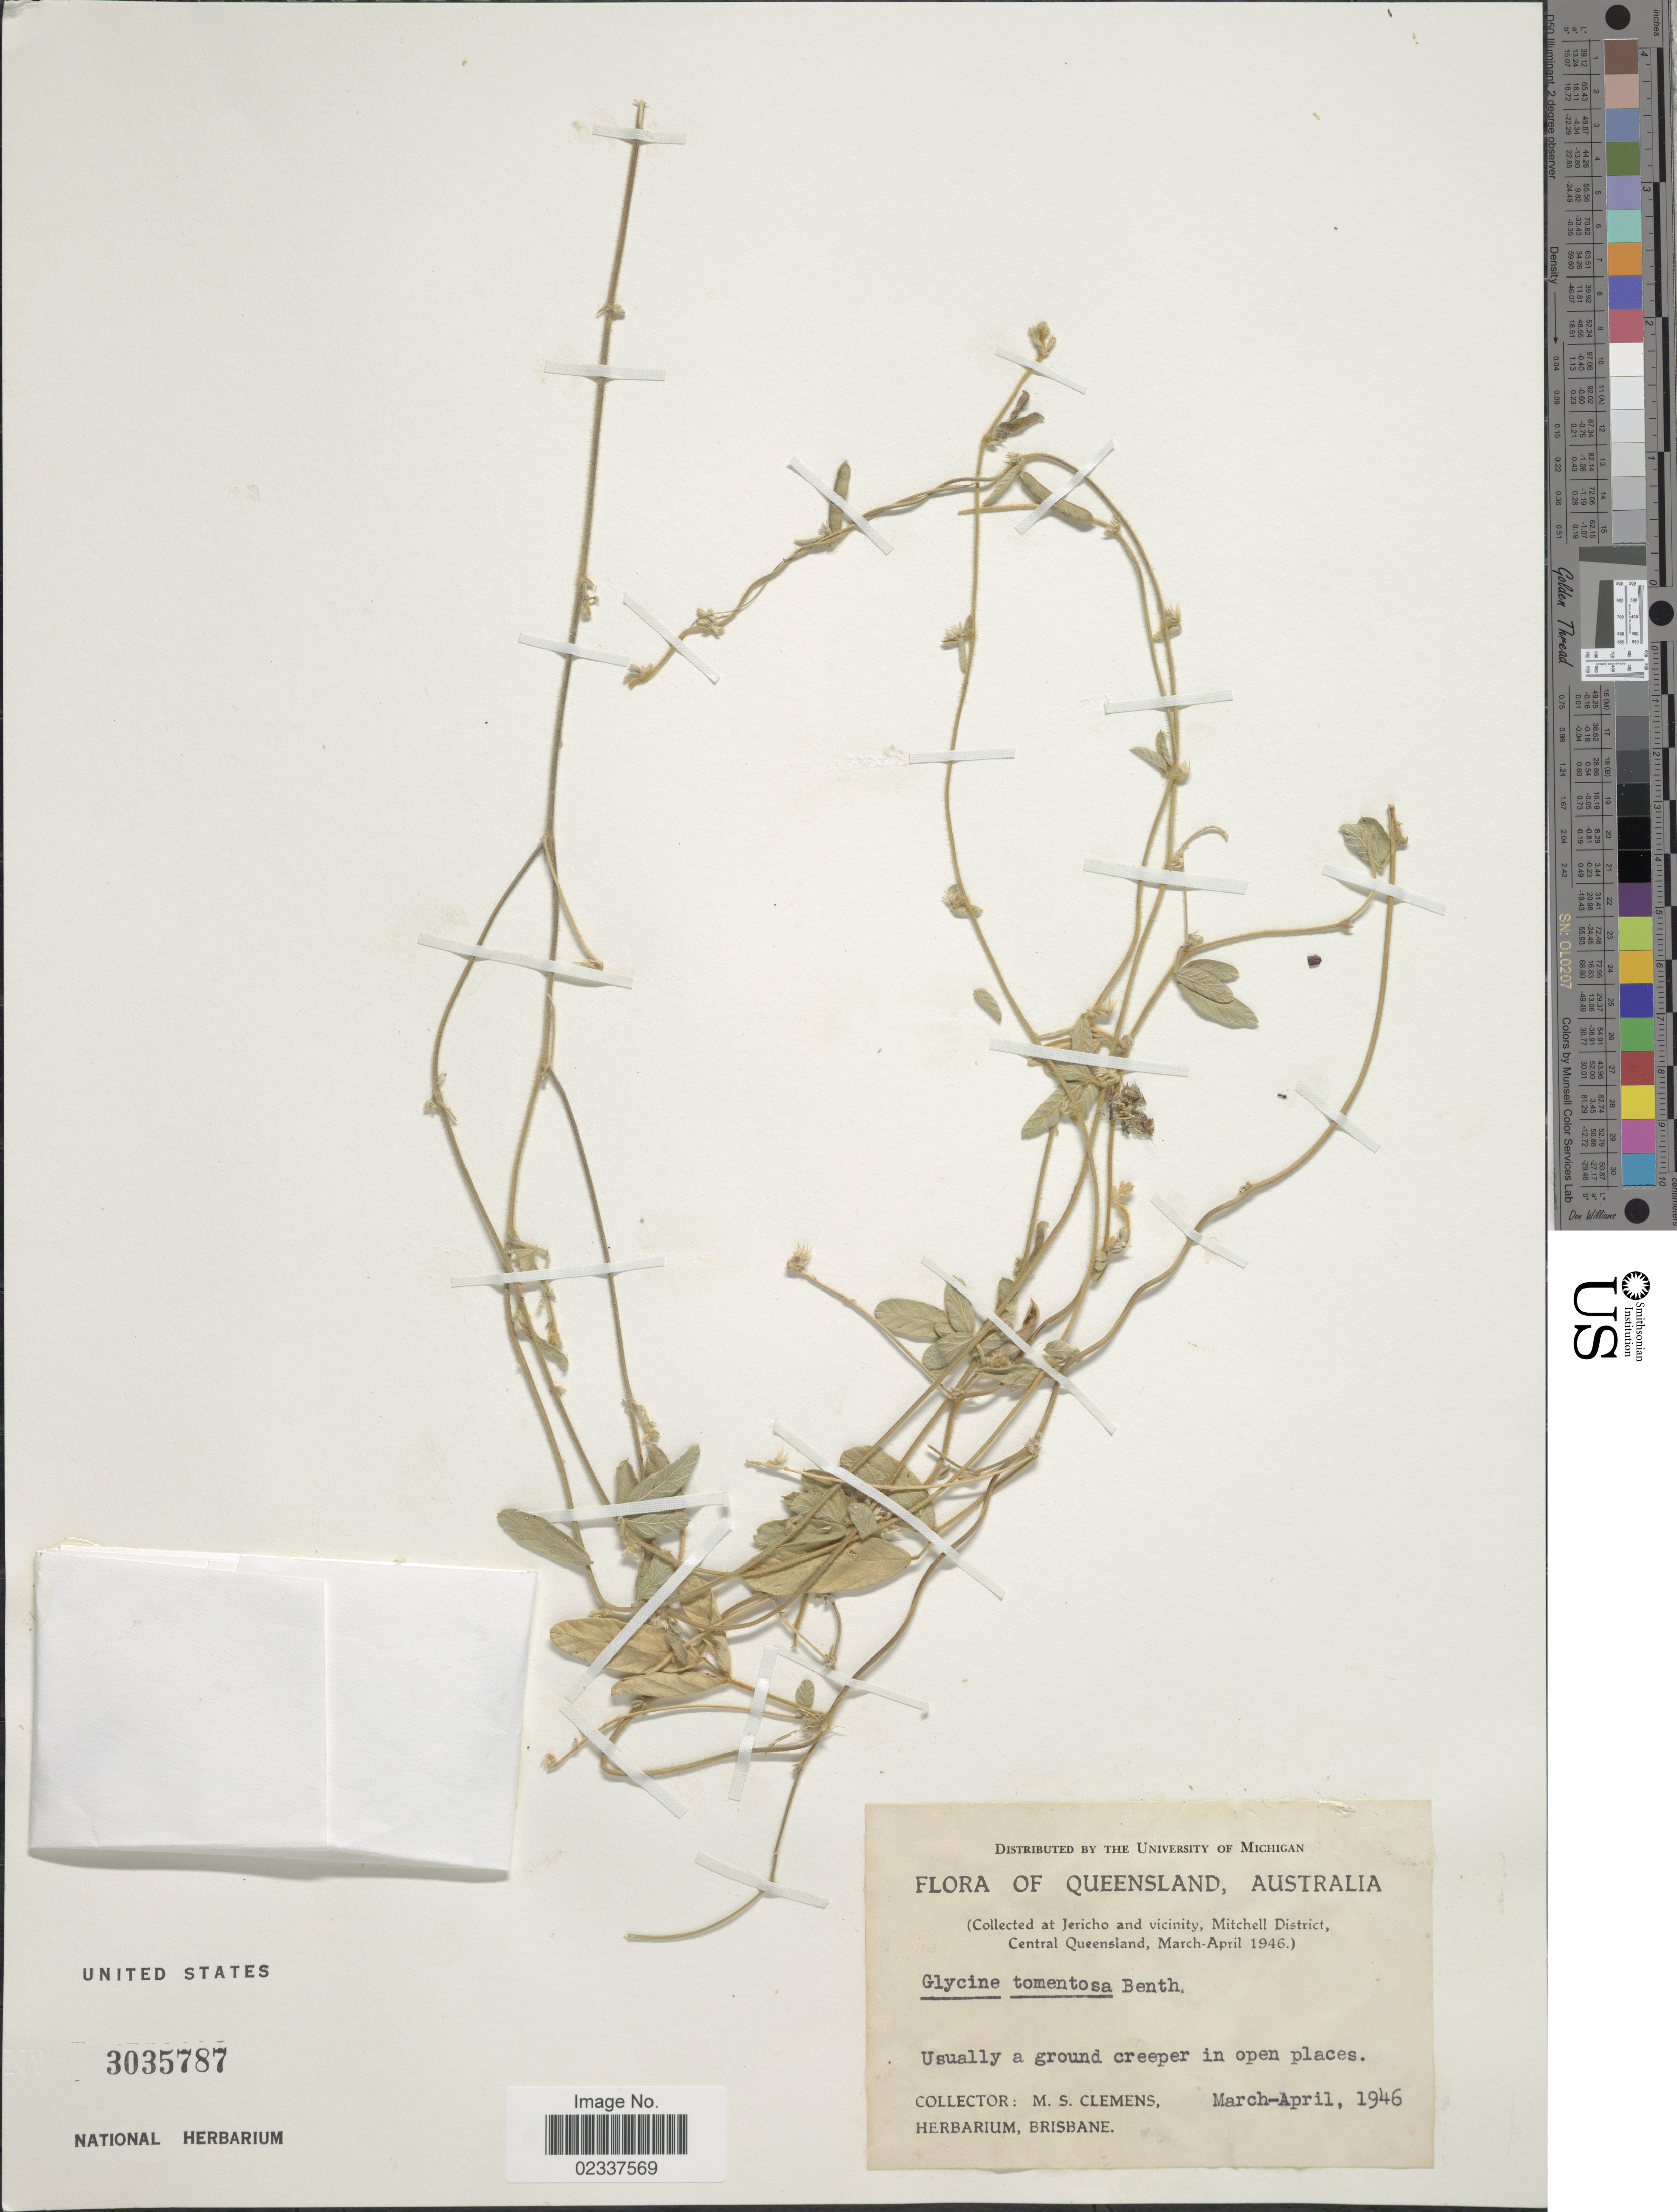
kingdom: Plantae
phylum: Tracheophyta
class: Magnoliopsida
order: Fabales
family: Fabaceae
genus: Glycine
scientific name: Glycine tomentella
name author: Hayata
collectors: M. S. Clemens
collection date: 1946-03/1946-04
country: Australia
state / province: Queensland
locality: At Jericho and vicinity, Mitchell District, Central Queensland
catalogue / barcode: US 3035787